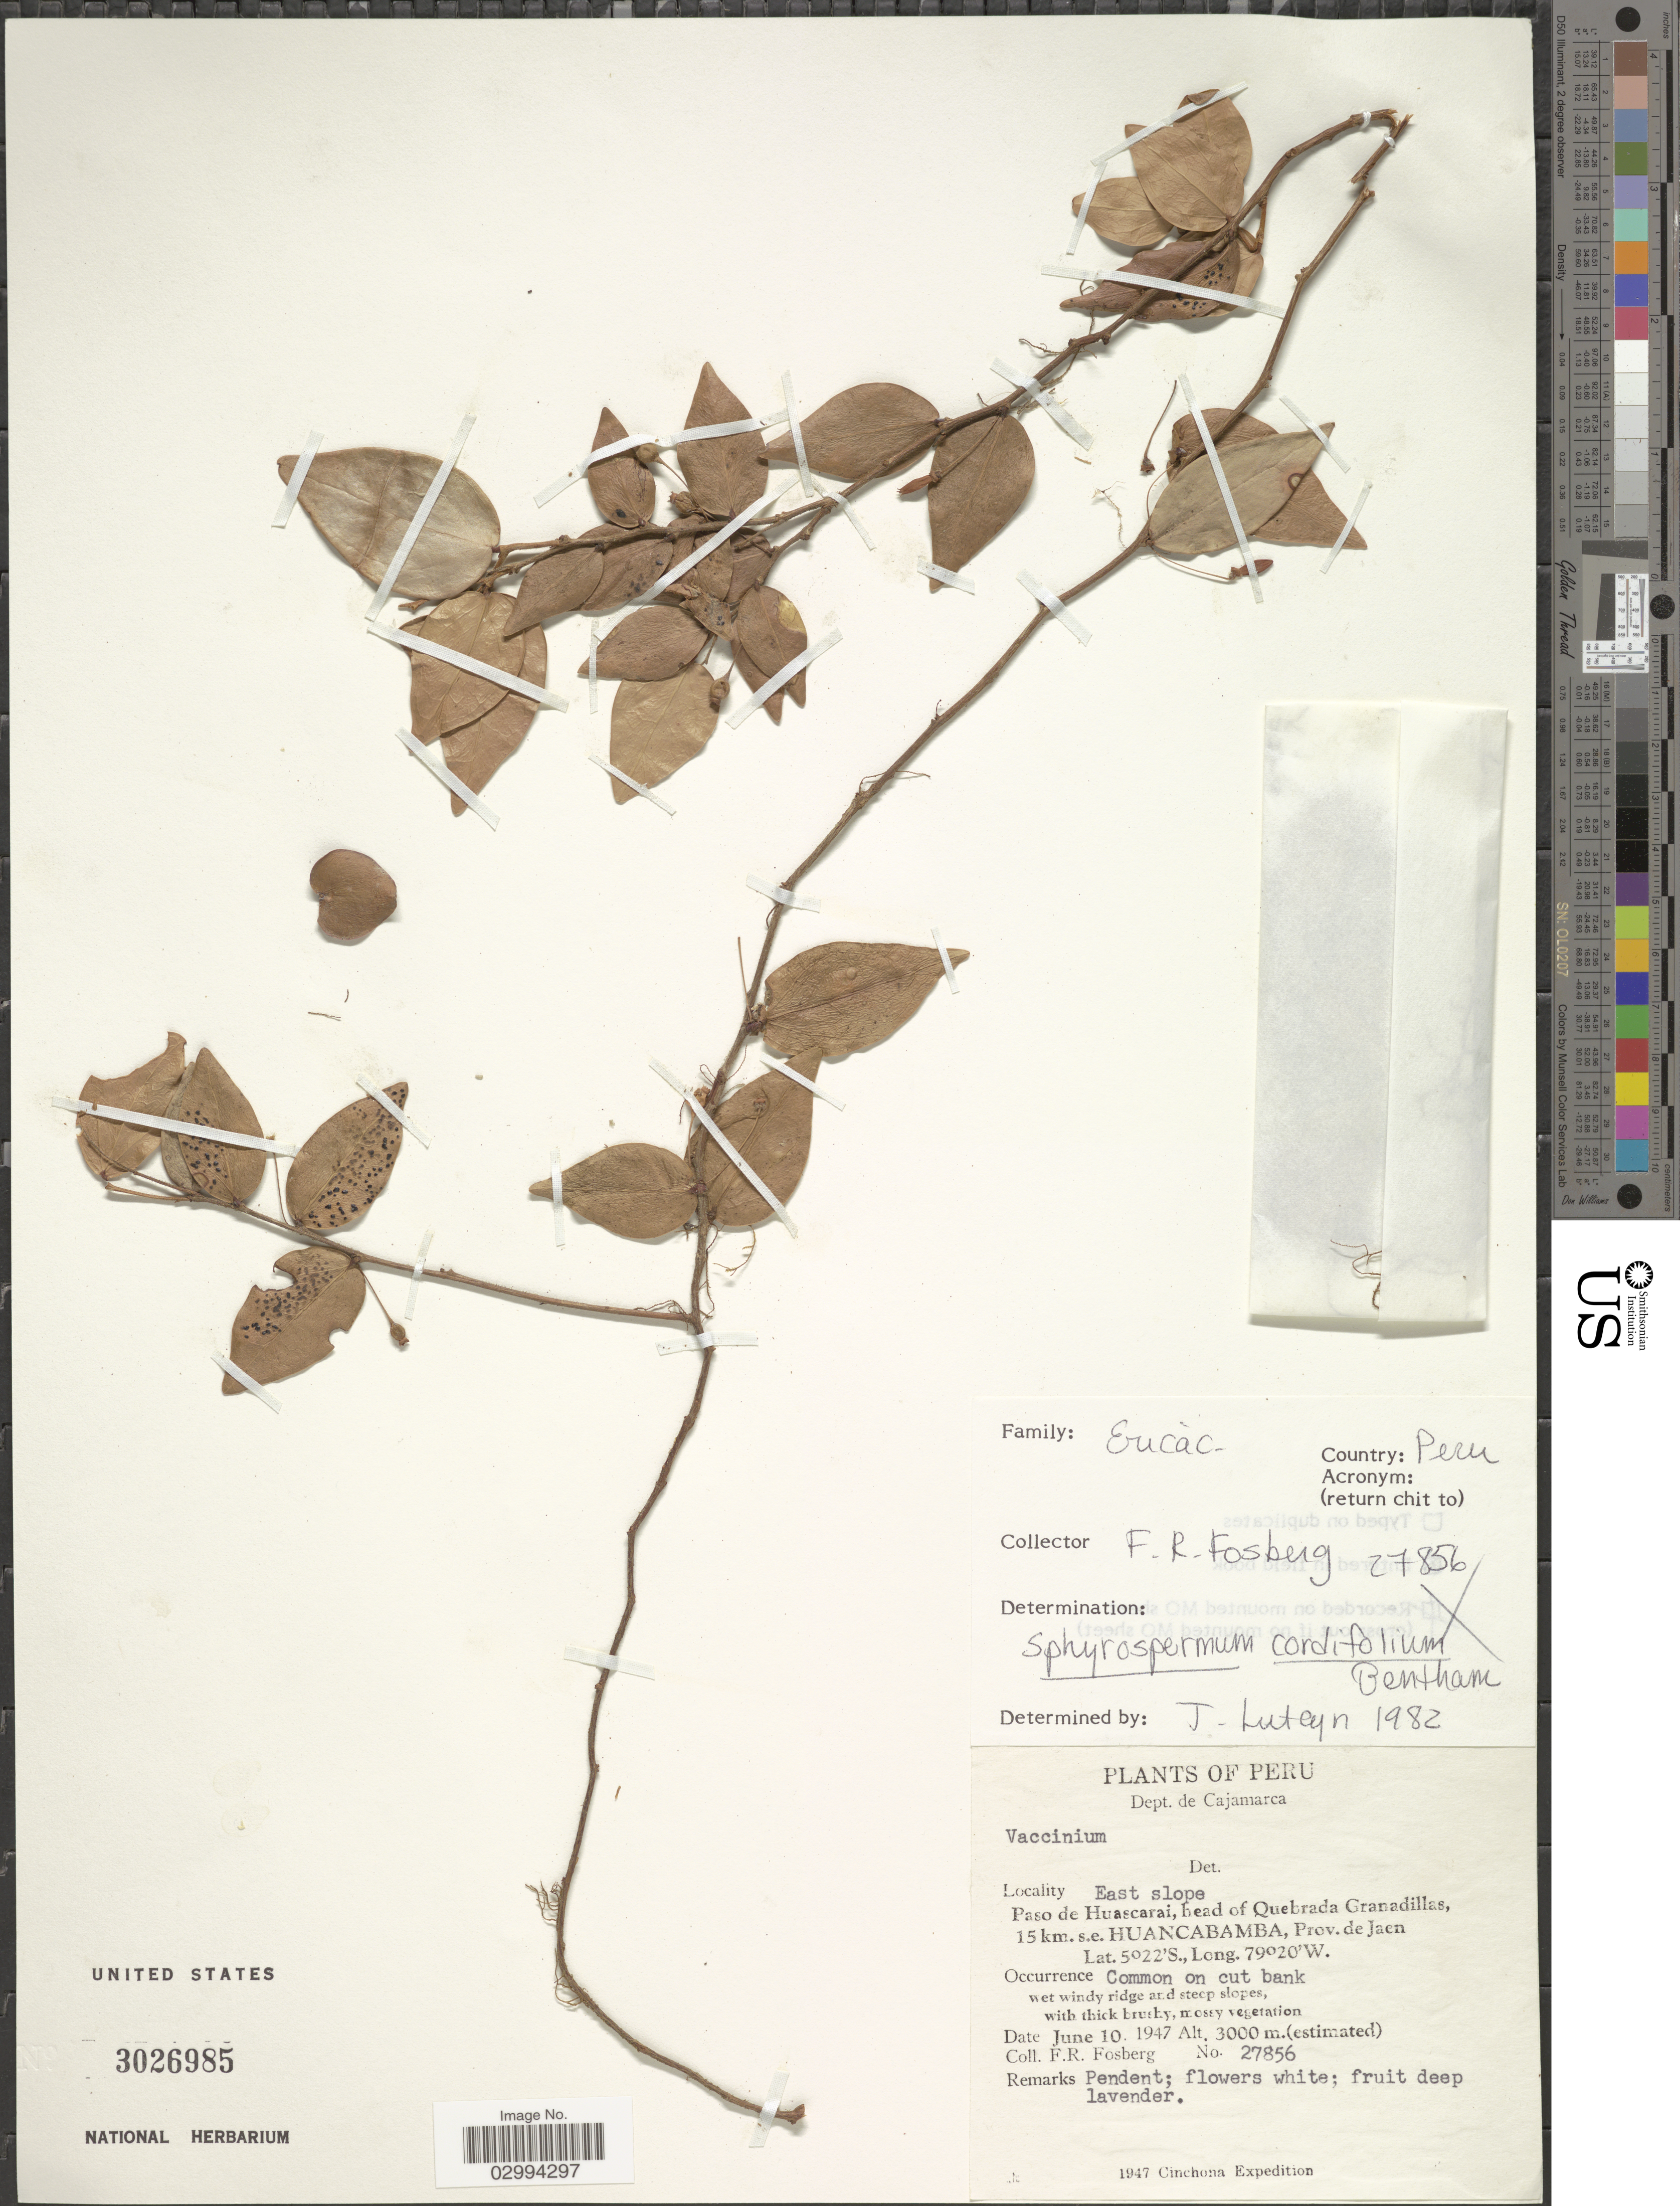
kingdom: Plantae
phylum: Tracheophyta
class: Magnoliopsida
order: Ericales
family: Ericaceae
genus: Sphyrospermum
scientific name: Sphyrospermum cordifolium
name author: Benth.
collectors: F. R. Fosberg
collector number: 27856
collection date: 1947-06-10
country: Peru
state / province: Cajamarca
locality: Dept. Cajamarca, East slope, Paso de Huascarai, head of Quebrada Granadillas, 15 km. s.e. Huancabamba, Prov. de Jaen.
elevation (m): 3000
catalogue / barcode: US 3026985